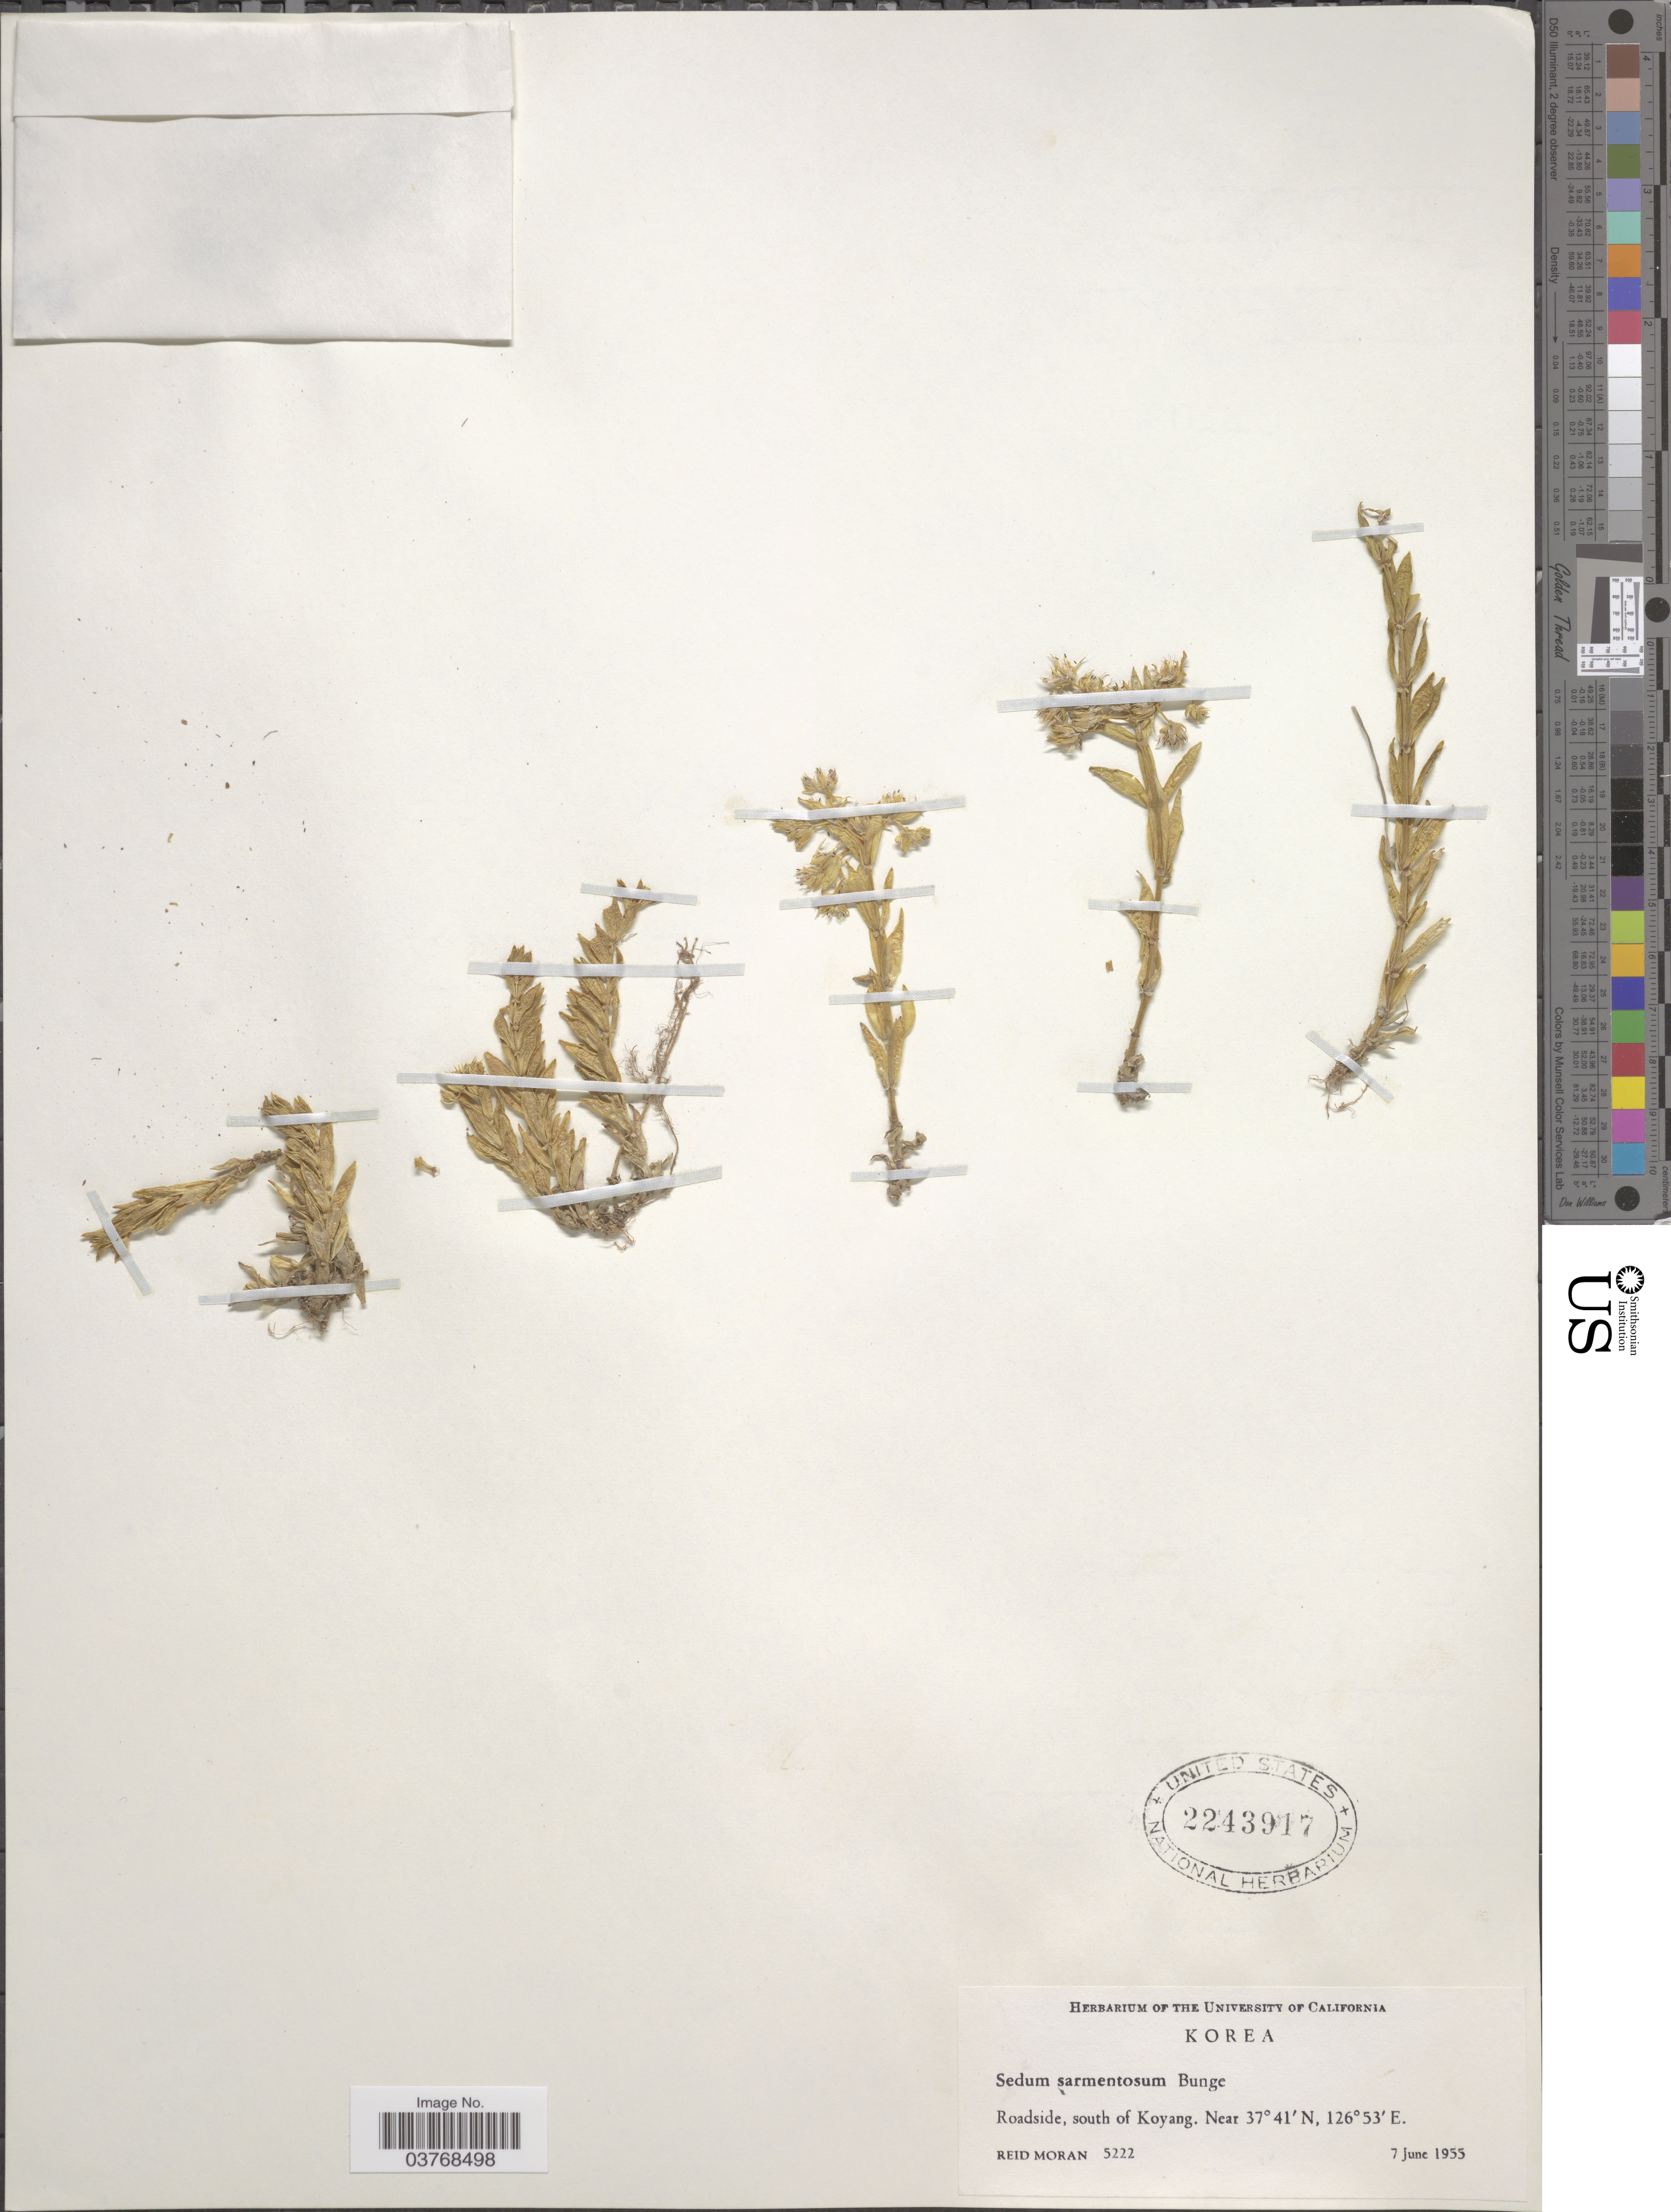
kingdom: Plantae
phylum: Tracheophyta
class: Magnoliopsida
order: Saxifragales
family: Crassulaceae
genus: Sedum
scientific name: Sedum sarmentosum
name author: Bunge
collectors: R. Moran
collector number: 5222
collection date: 1955-06-07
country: South Korea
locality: Roadside, south of Koyang.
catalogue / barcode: US 2243917